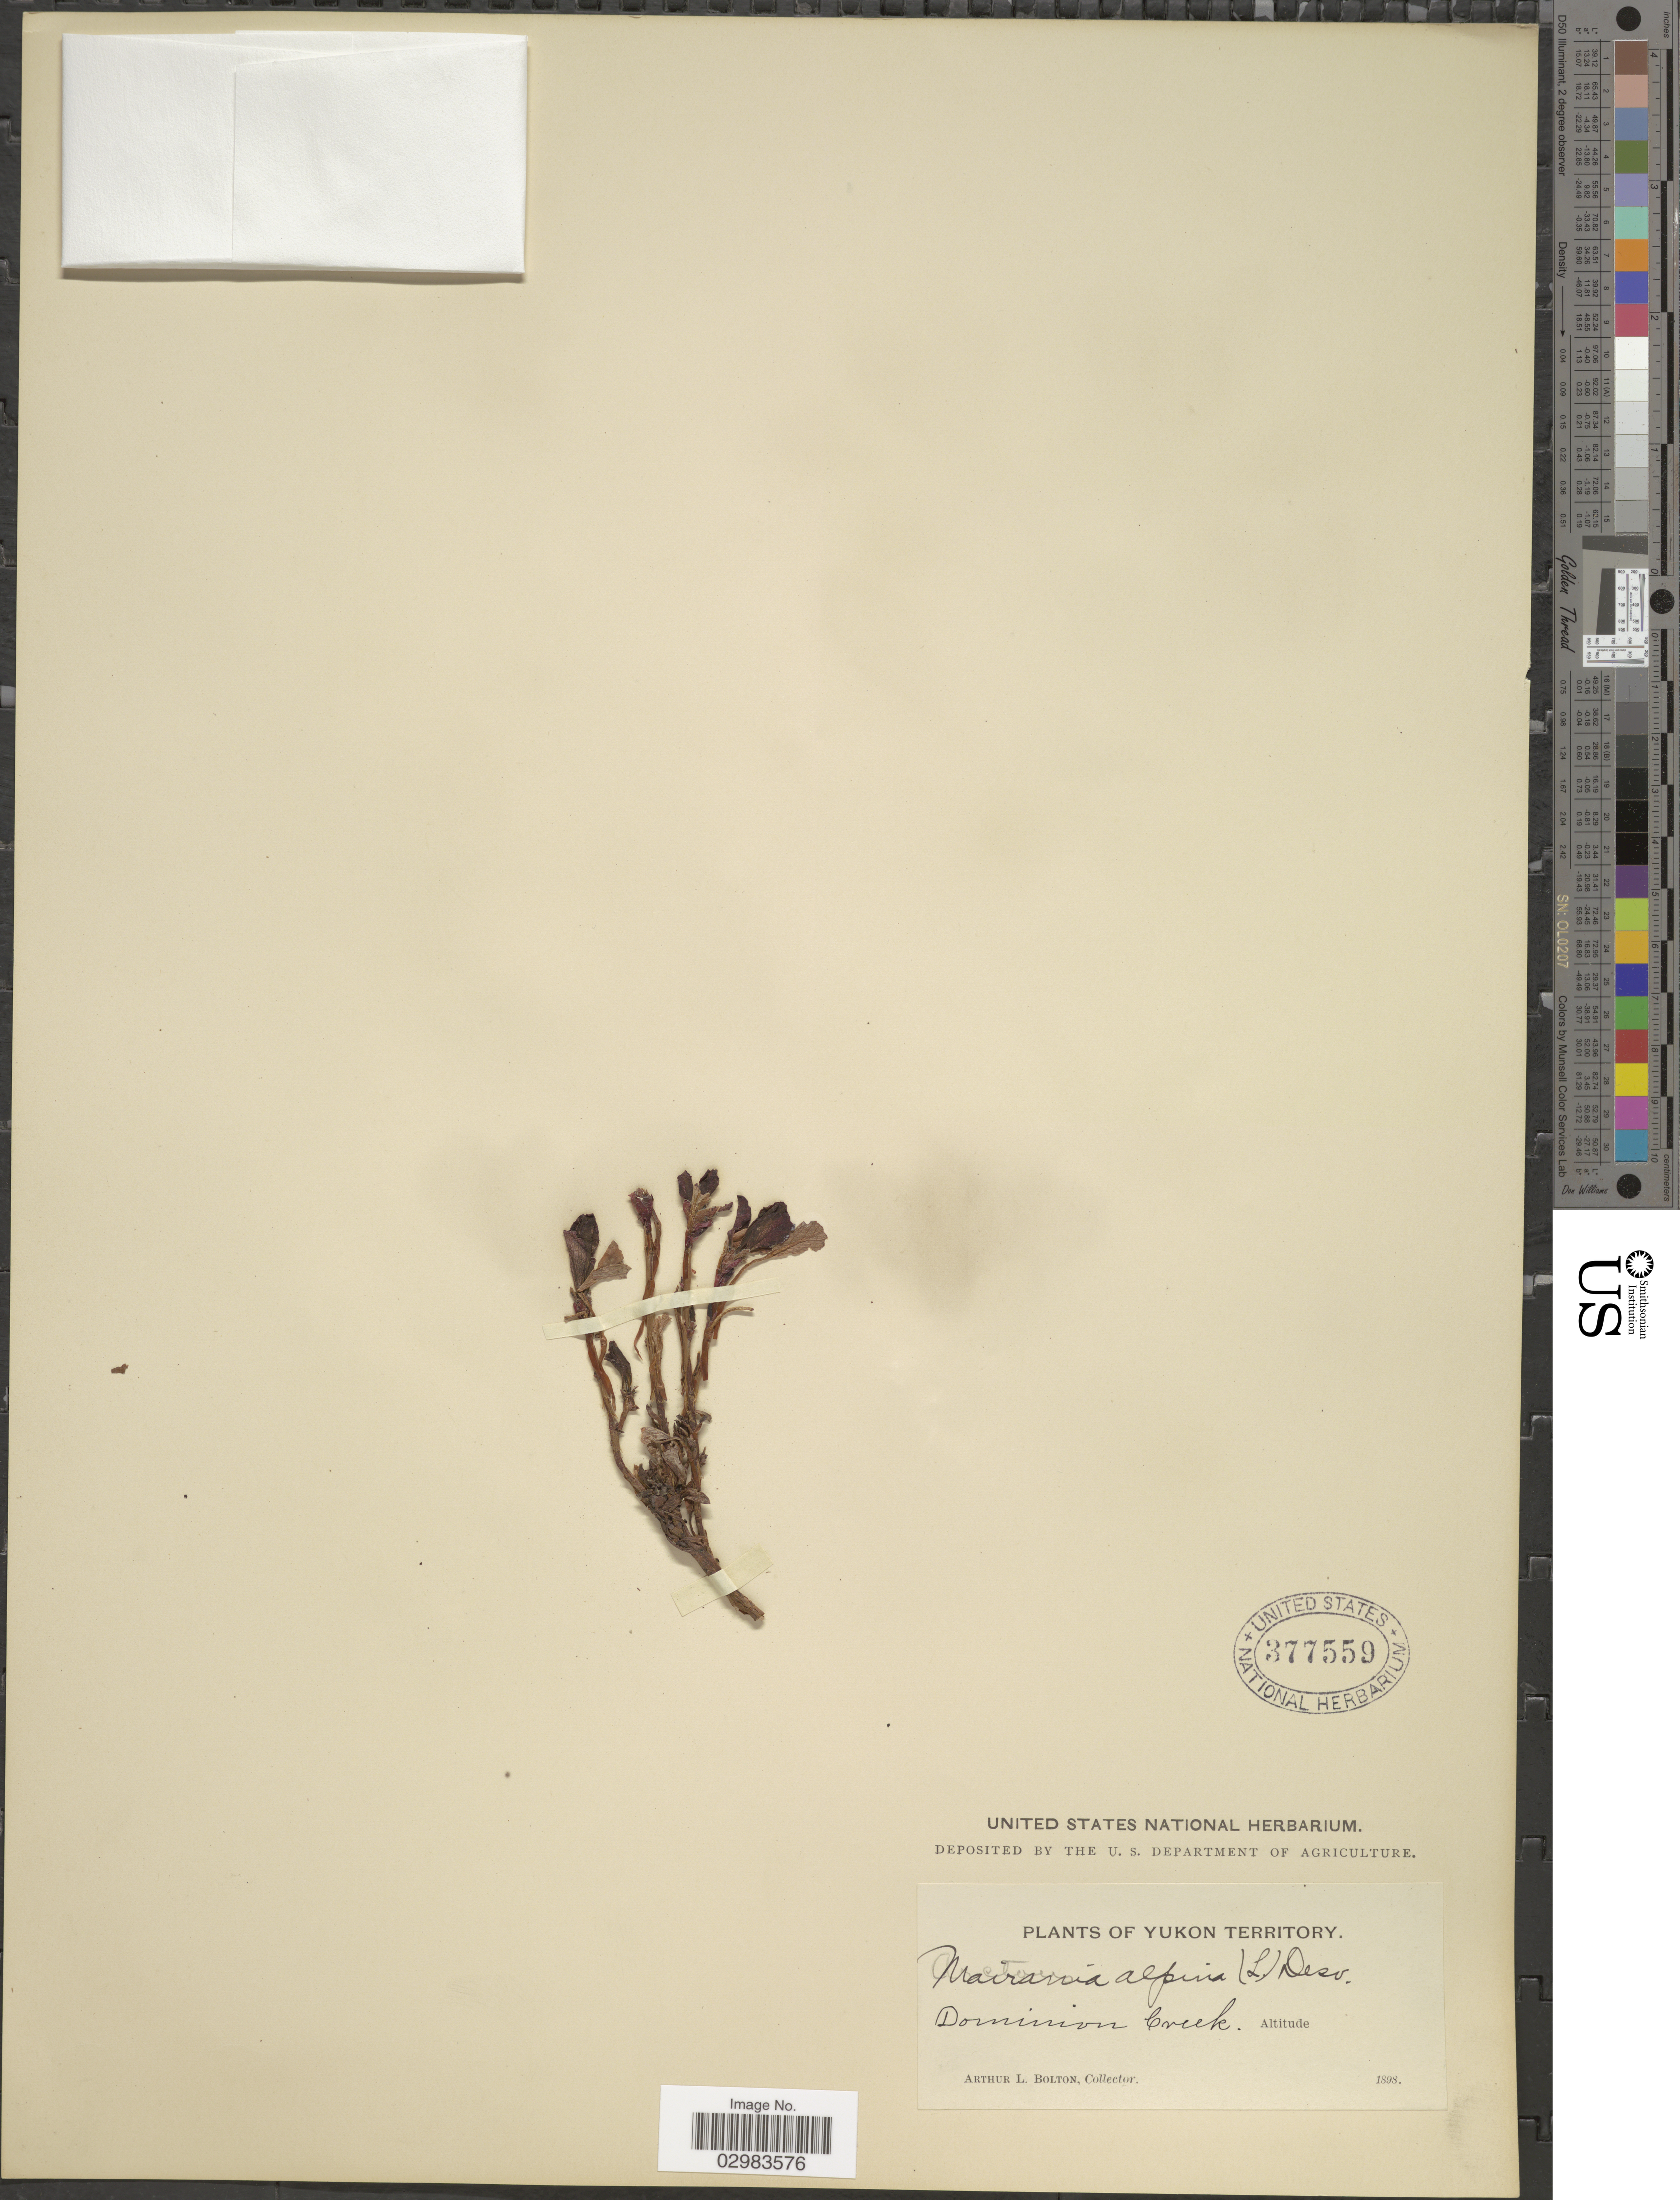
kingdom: Plantae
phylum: Tracheophyta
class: Magnoliopsida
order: Ericales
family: Ericaceae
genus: Arctostaphylos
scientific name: Arctostaphylos alpina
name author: (L.) Spreng.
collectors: A. Bolton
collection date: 1898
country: Canada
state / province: Yukon Territory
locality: Dominion Creek.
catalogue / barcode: US 377559